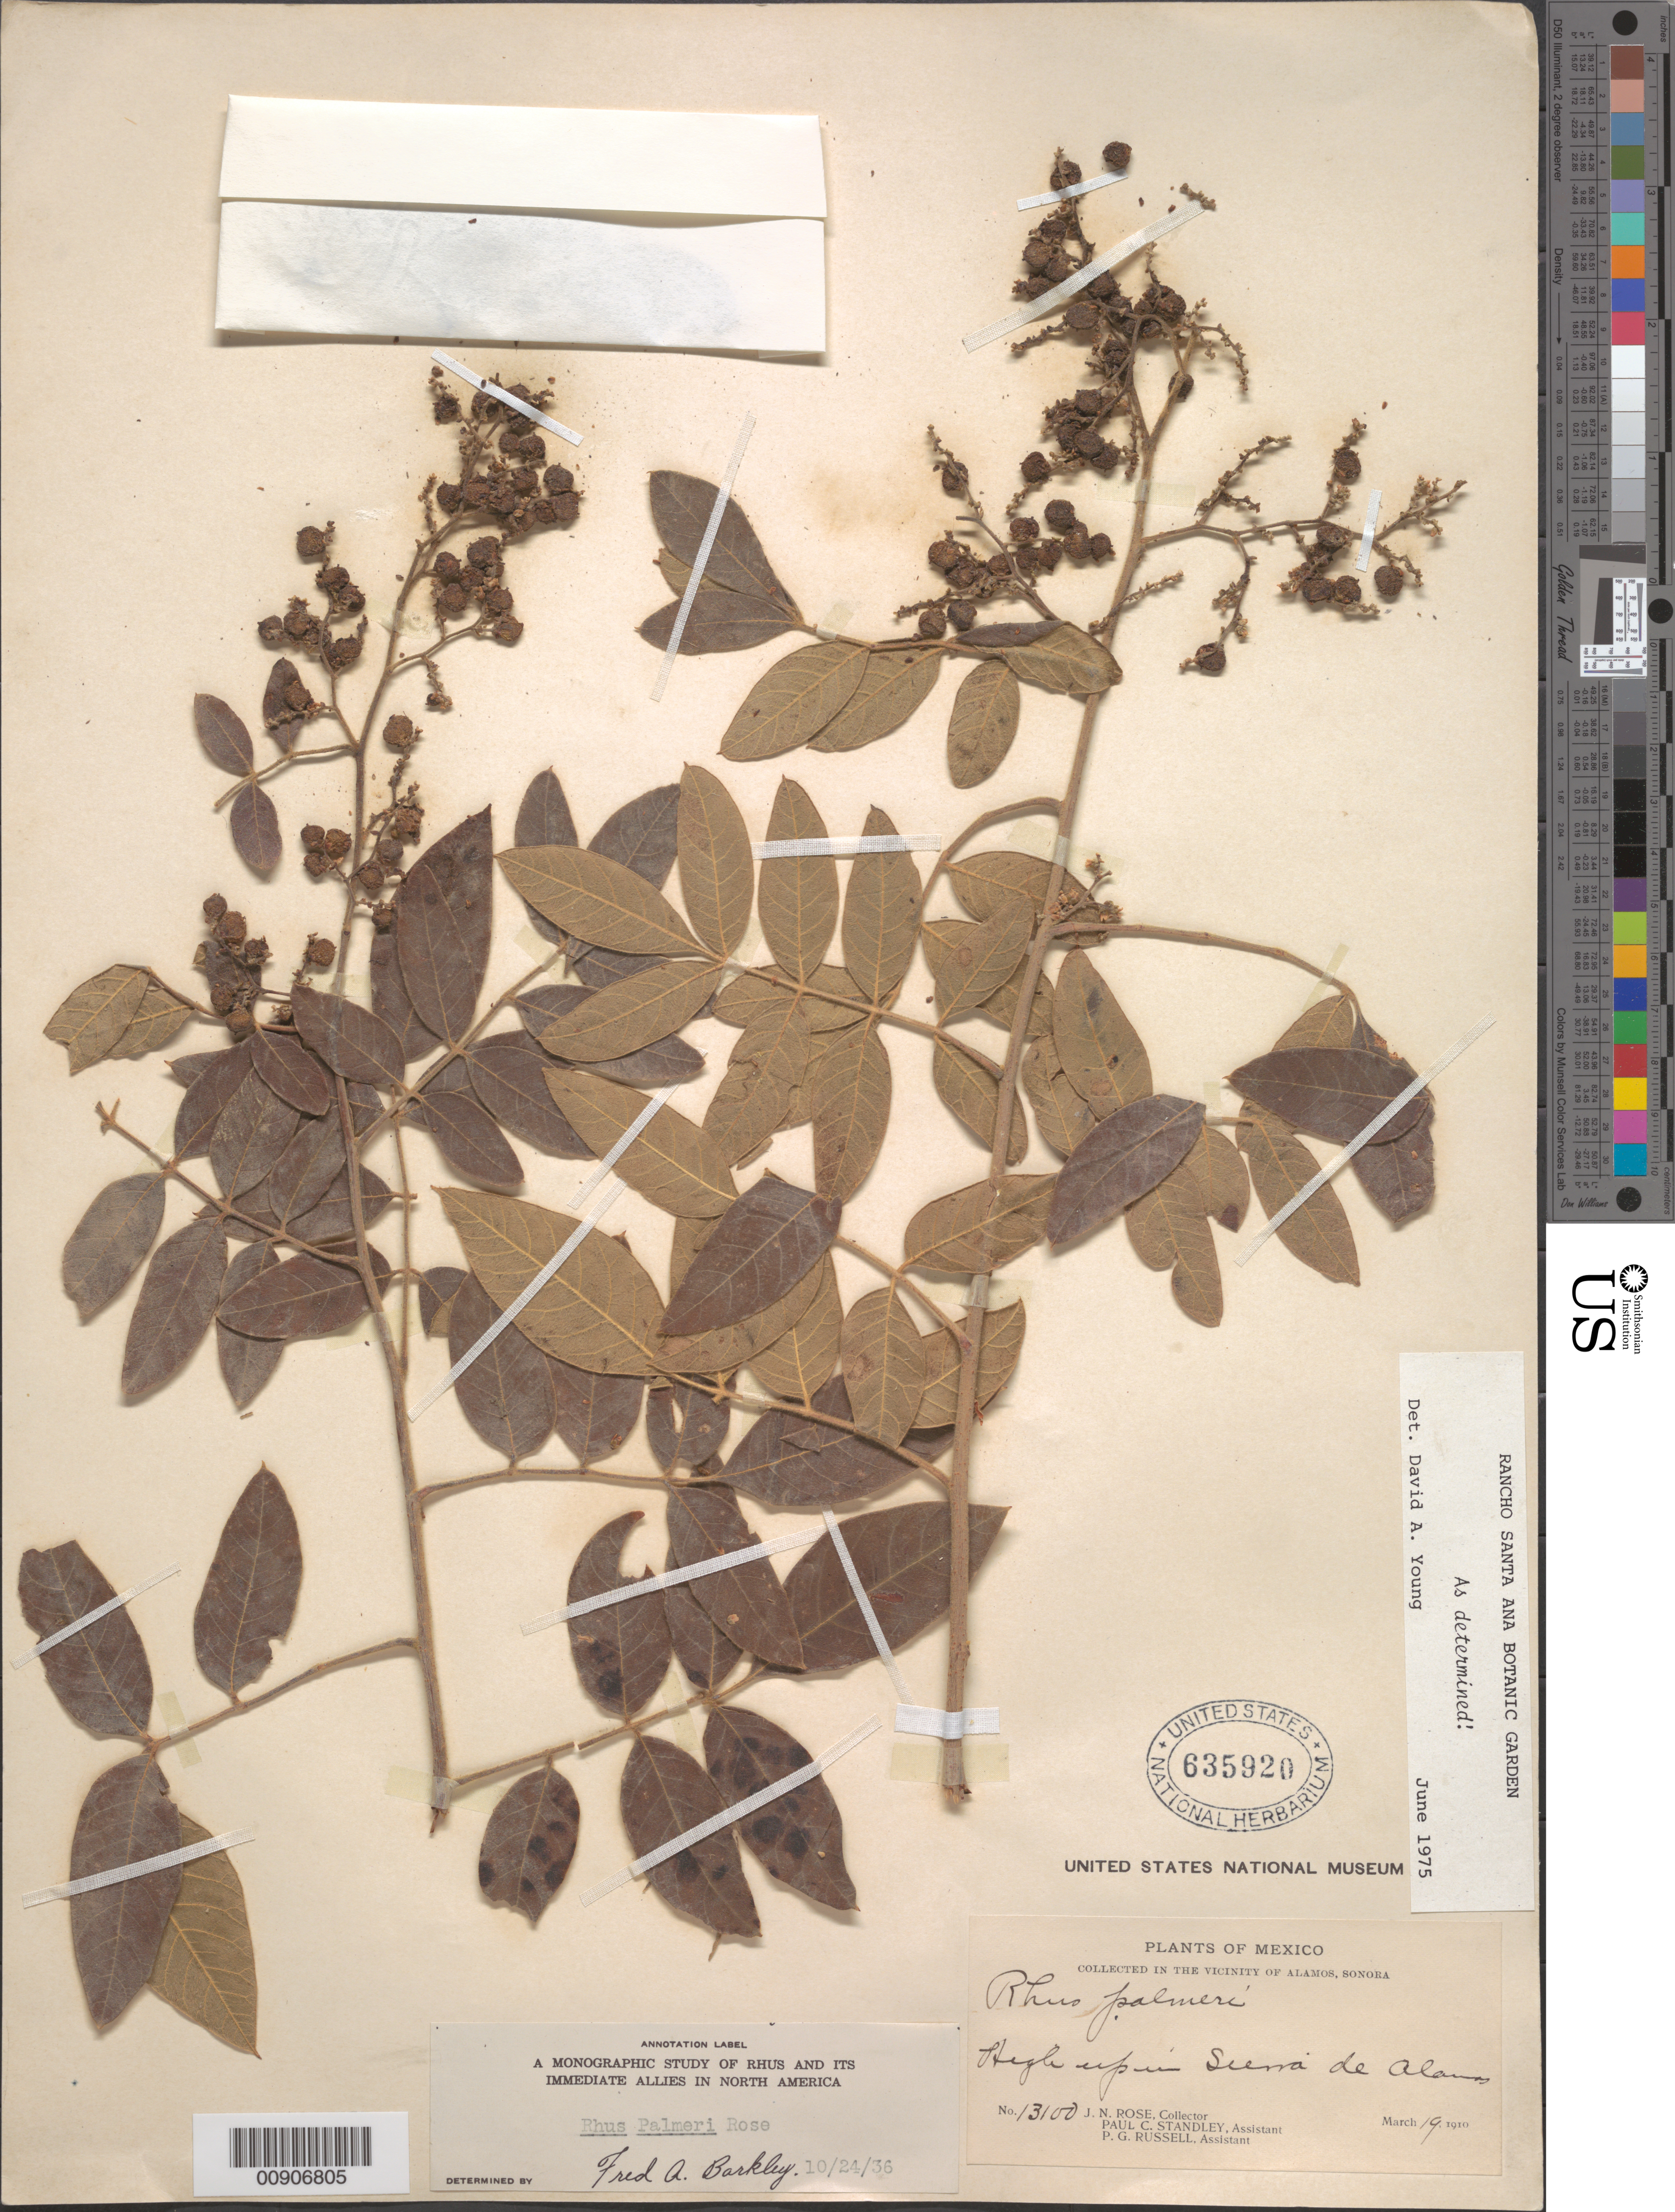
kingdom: Plantae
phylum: Tracheophyta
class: Magnoliopsida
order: Sapindales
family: Anacardiaceae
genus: Rhus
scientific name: Rhus palmeri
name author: Rose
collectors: J. N. Rose, P. C. Standley & P. G. Russell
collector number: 13100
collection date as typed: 19 Mar 1910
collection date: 1910-03-19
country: Mexico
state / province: Sonora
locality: High up in Sierra de Alamos. Vicinity of Alamos, Sonora.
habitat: High up in Sierra.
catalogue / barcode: US 635920